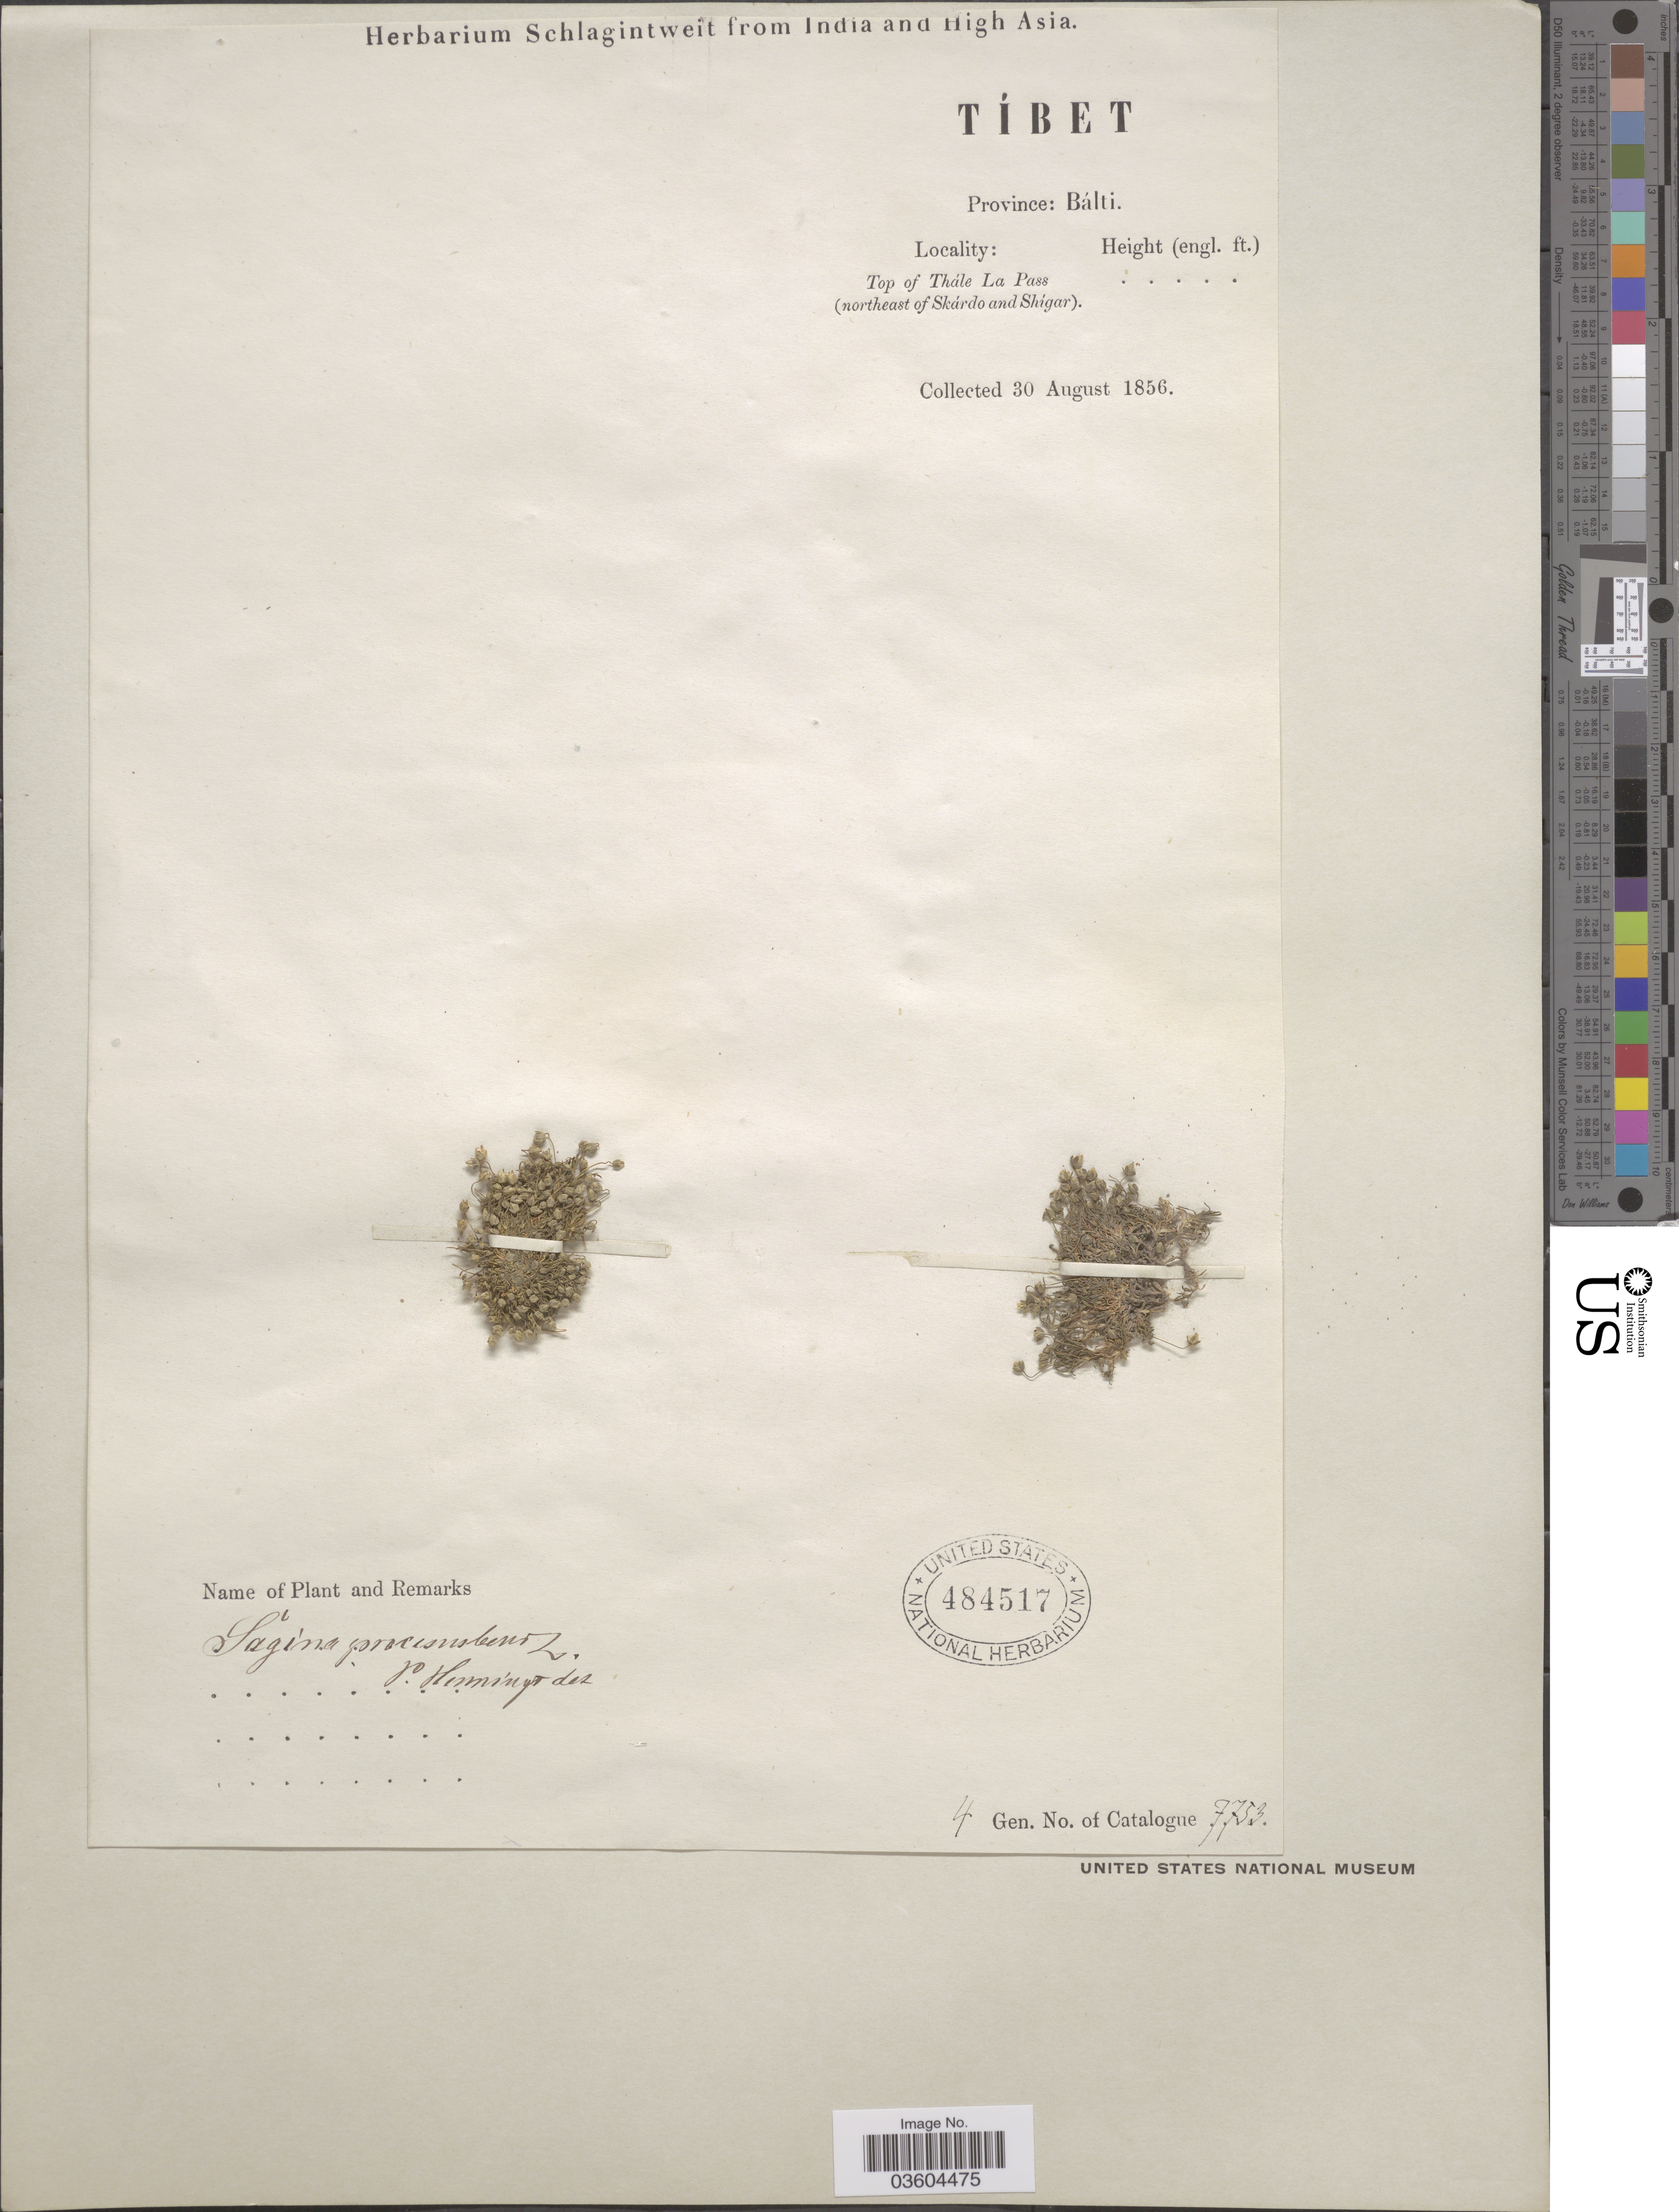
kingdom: Plantae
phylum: Tracheophyta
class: Magnoliopsida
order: Caryophyllales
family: Caryophyllaceae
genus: Sagina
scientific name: Sagina procumbens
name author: L.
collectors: ex herb. Schlagintweit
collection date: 1856-08-30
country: China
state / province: Xizang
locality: Tíbet. Province: Bálti. Top of Thále La Pass (northeast of Skárdo and Shígar).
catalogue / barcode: US 484517